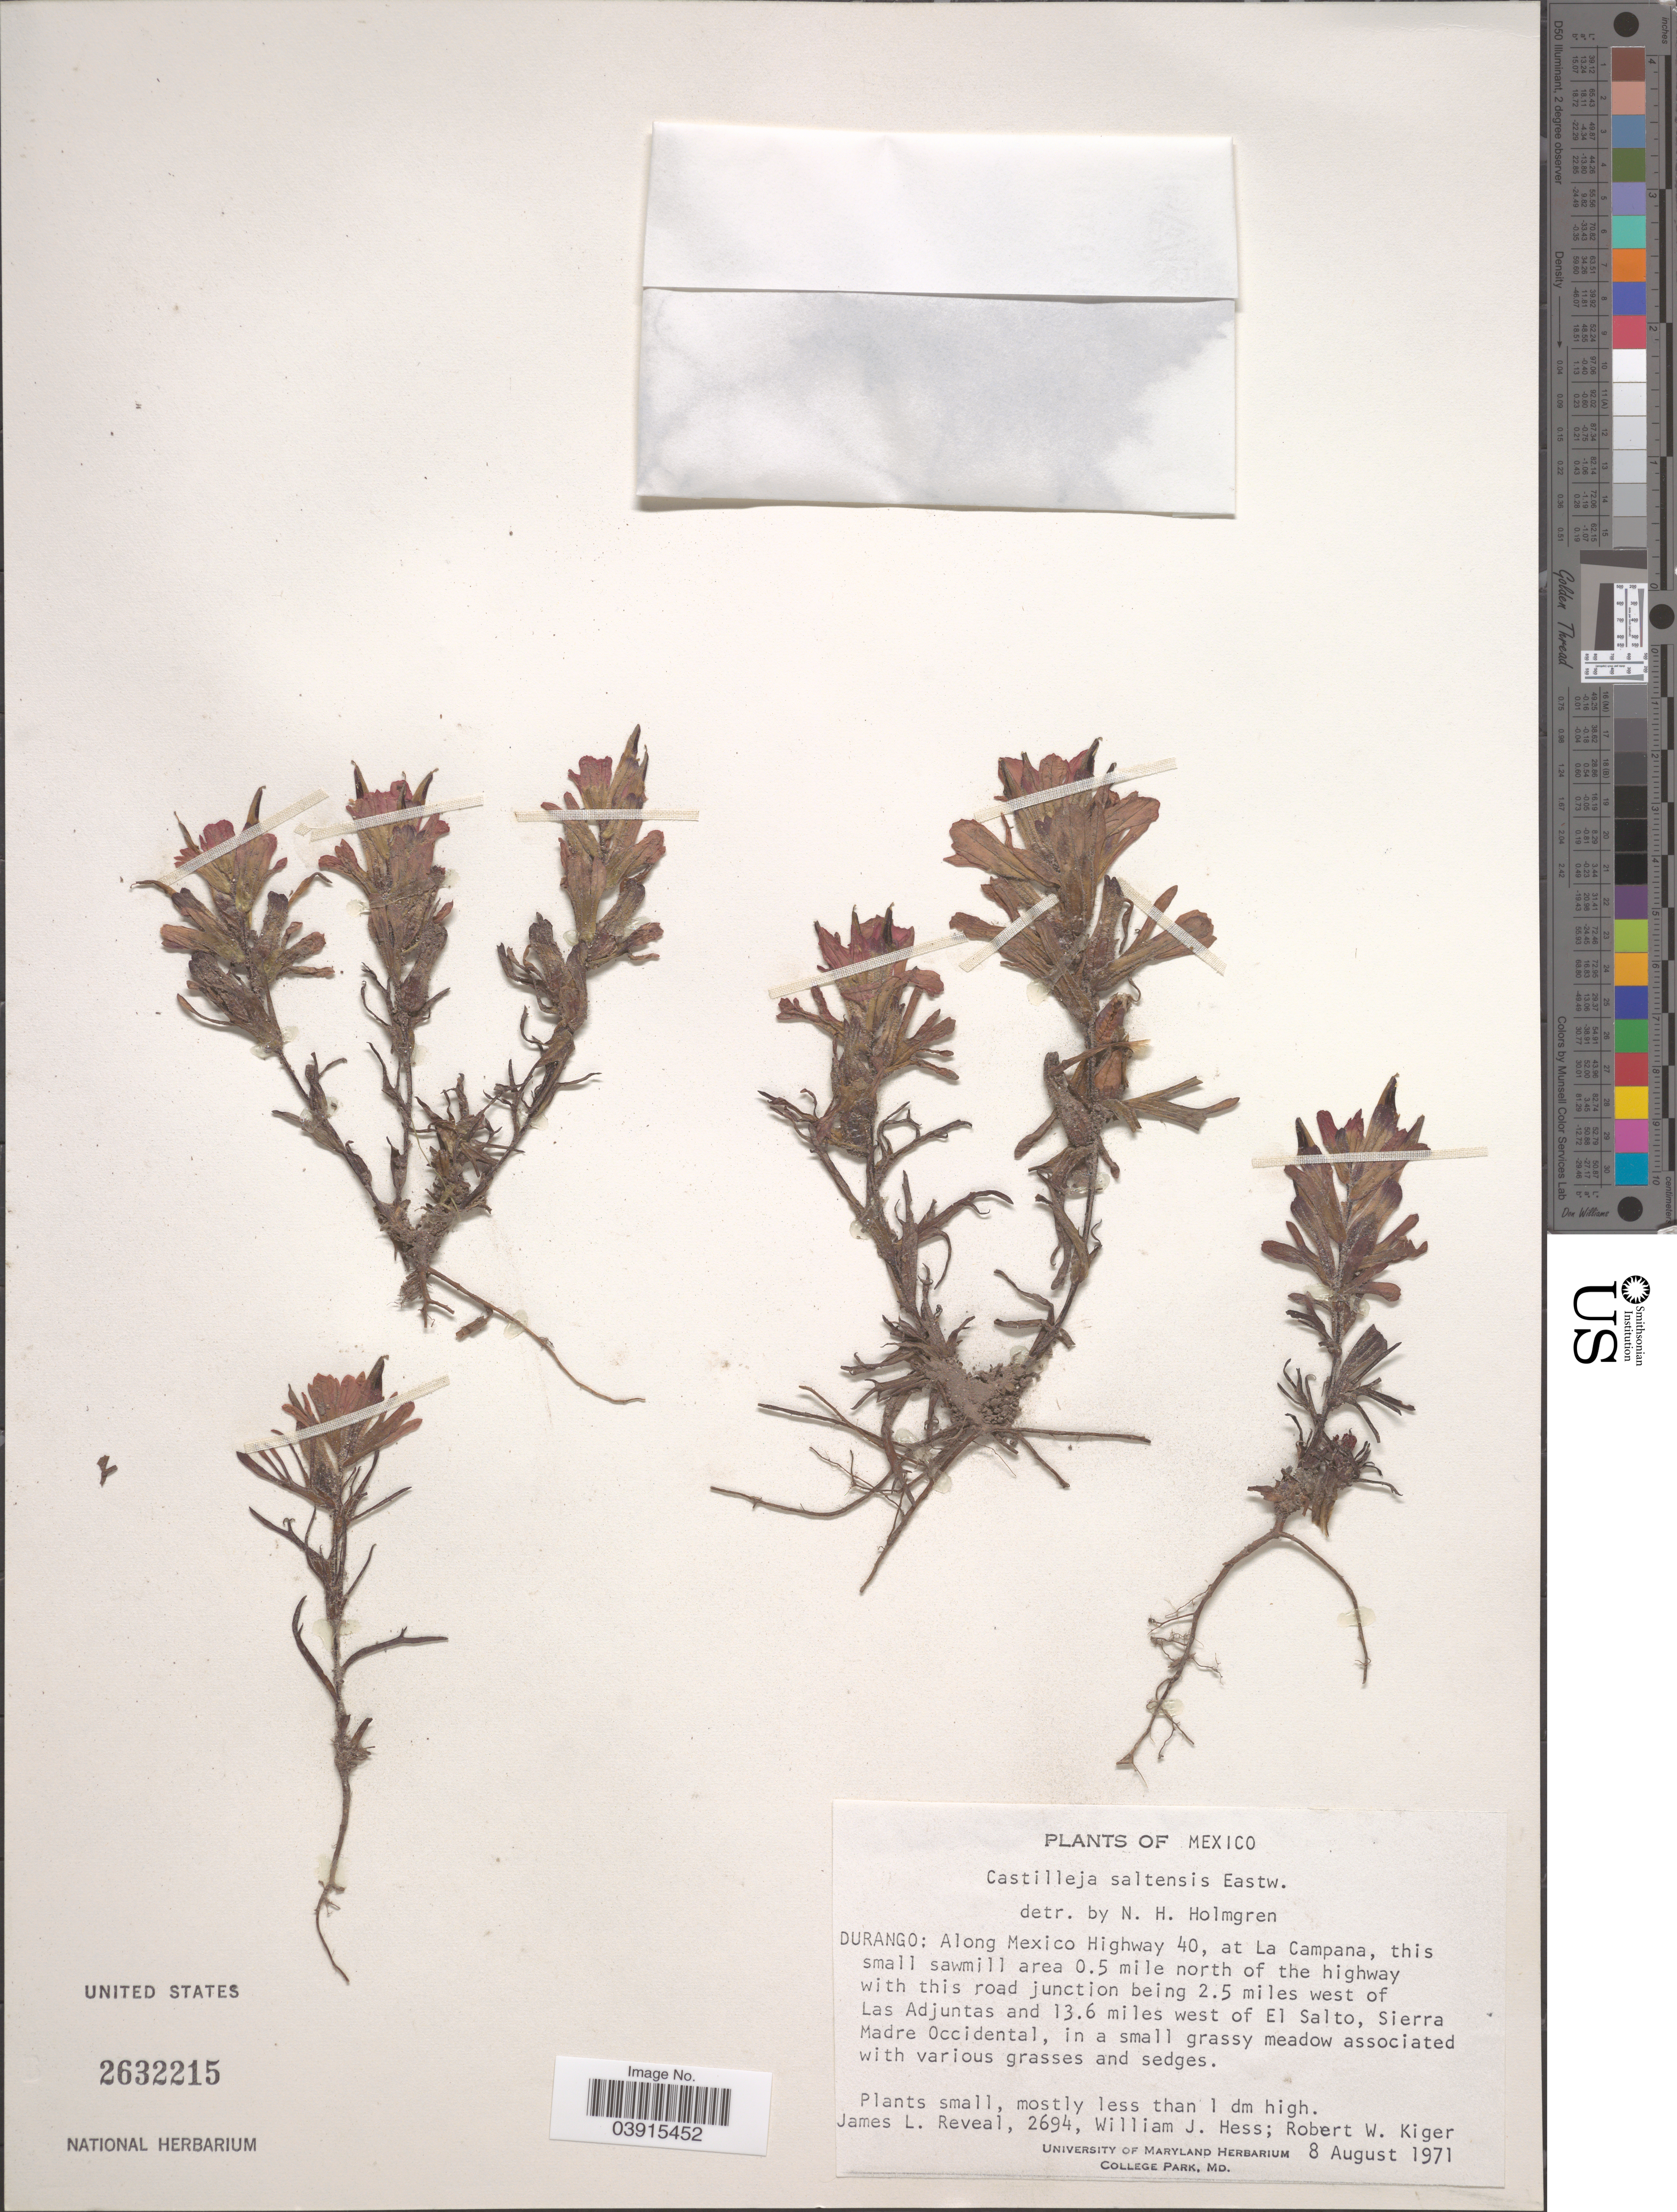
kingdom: Plantae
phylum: Tracheophyta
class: Magnoliopsida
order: Lamiales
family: Orobanchaceae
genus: Castilleja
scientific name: Castilleja saltensis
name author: Eastw.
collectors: J. L. Reveal, W. Hess & R. Kiger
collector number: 2694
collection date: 1971-08-08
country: Mexico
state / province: Durango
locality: Along Mexico Highway 40, at La Campana, this small sawmill area 0.5 mile north of the highway with this road junction being 2.5 miles west of Las Adjuntas and 13.6 miles west of El Salto, Sierra Madre Occidental.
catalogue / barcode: US 2632215